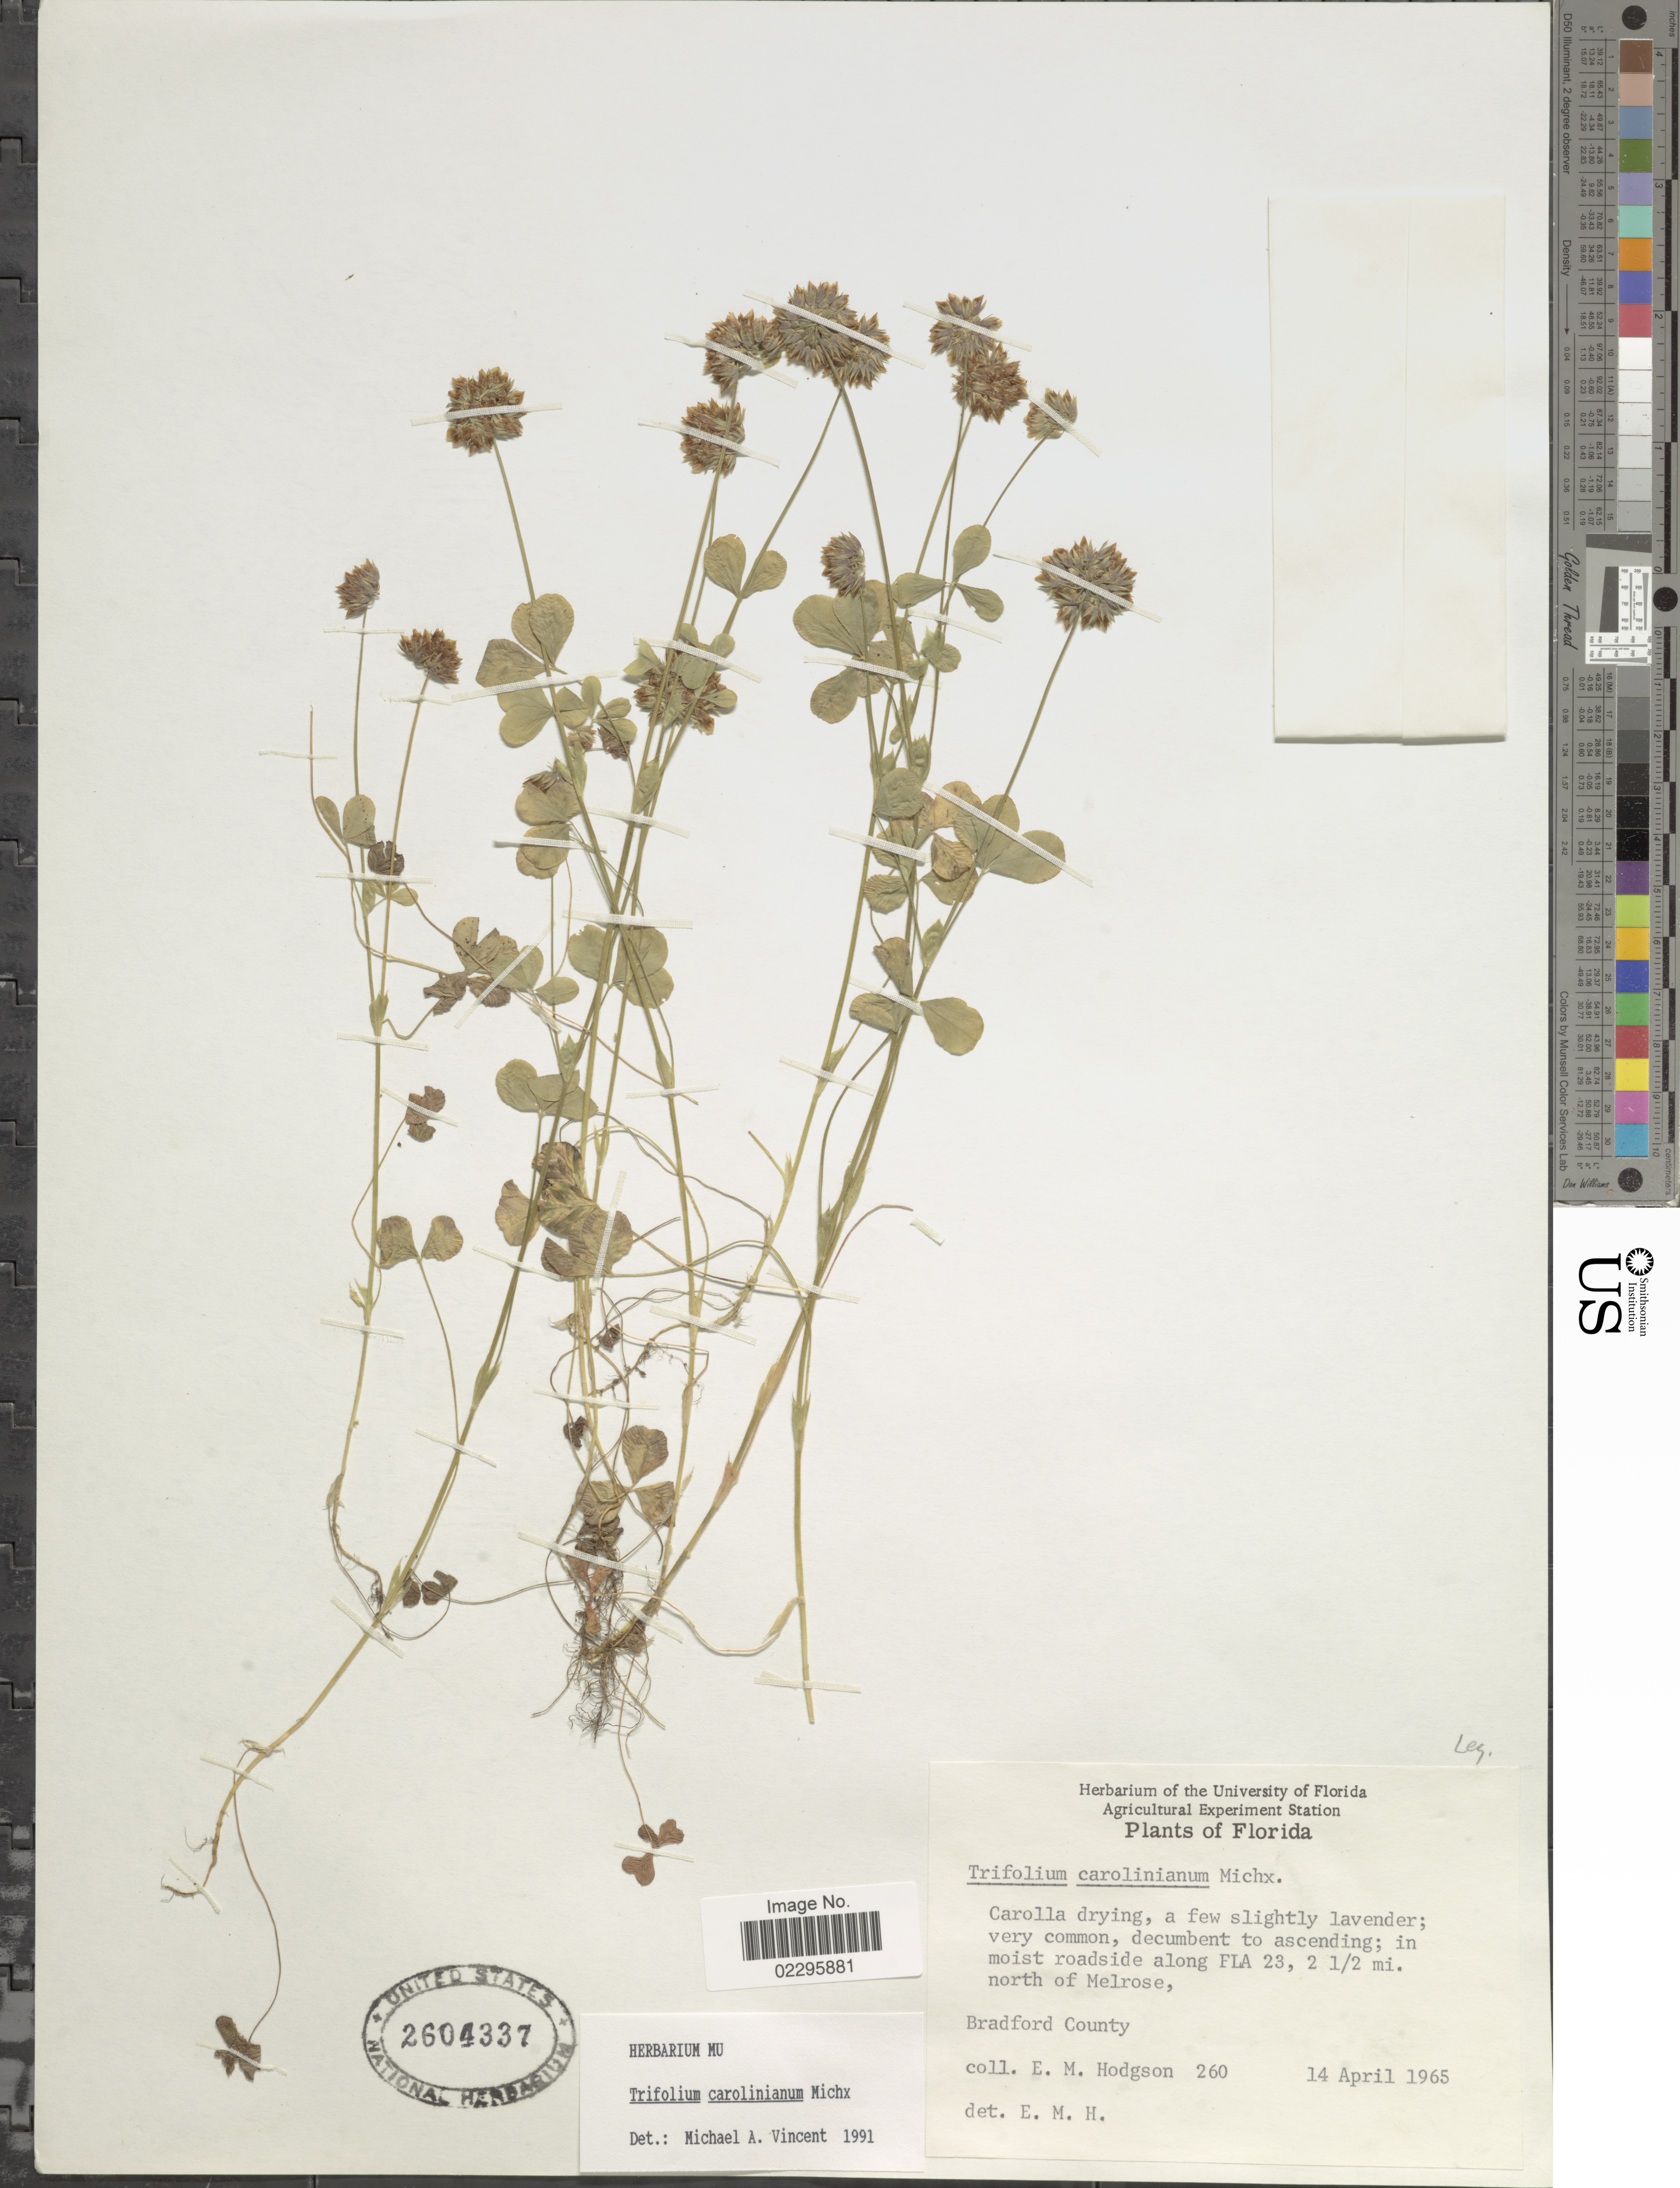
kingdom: Plantae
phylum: Tracheophyta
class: Magnoliopsida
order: Fabales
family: Fabaceae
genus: Trifolium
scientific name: Trifolium carolinianum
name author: Michx.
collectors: E. Hodgson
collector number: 260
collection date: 1965-04-14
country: United States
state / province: Florida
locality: In moist roadside along FLA 23, 2 1/2 mi. north of Melrose, Bradford County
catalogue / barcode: US 2604337